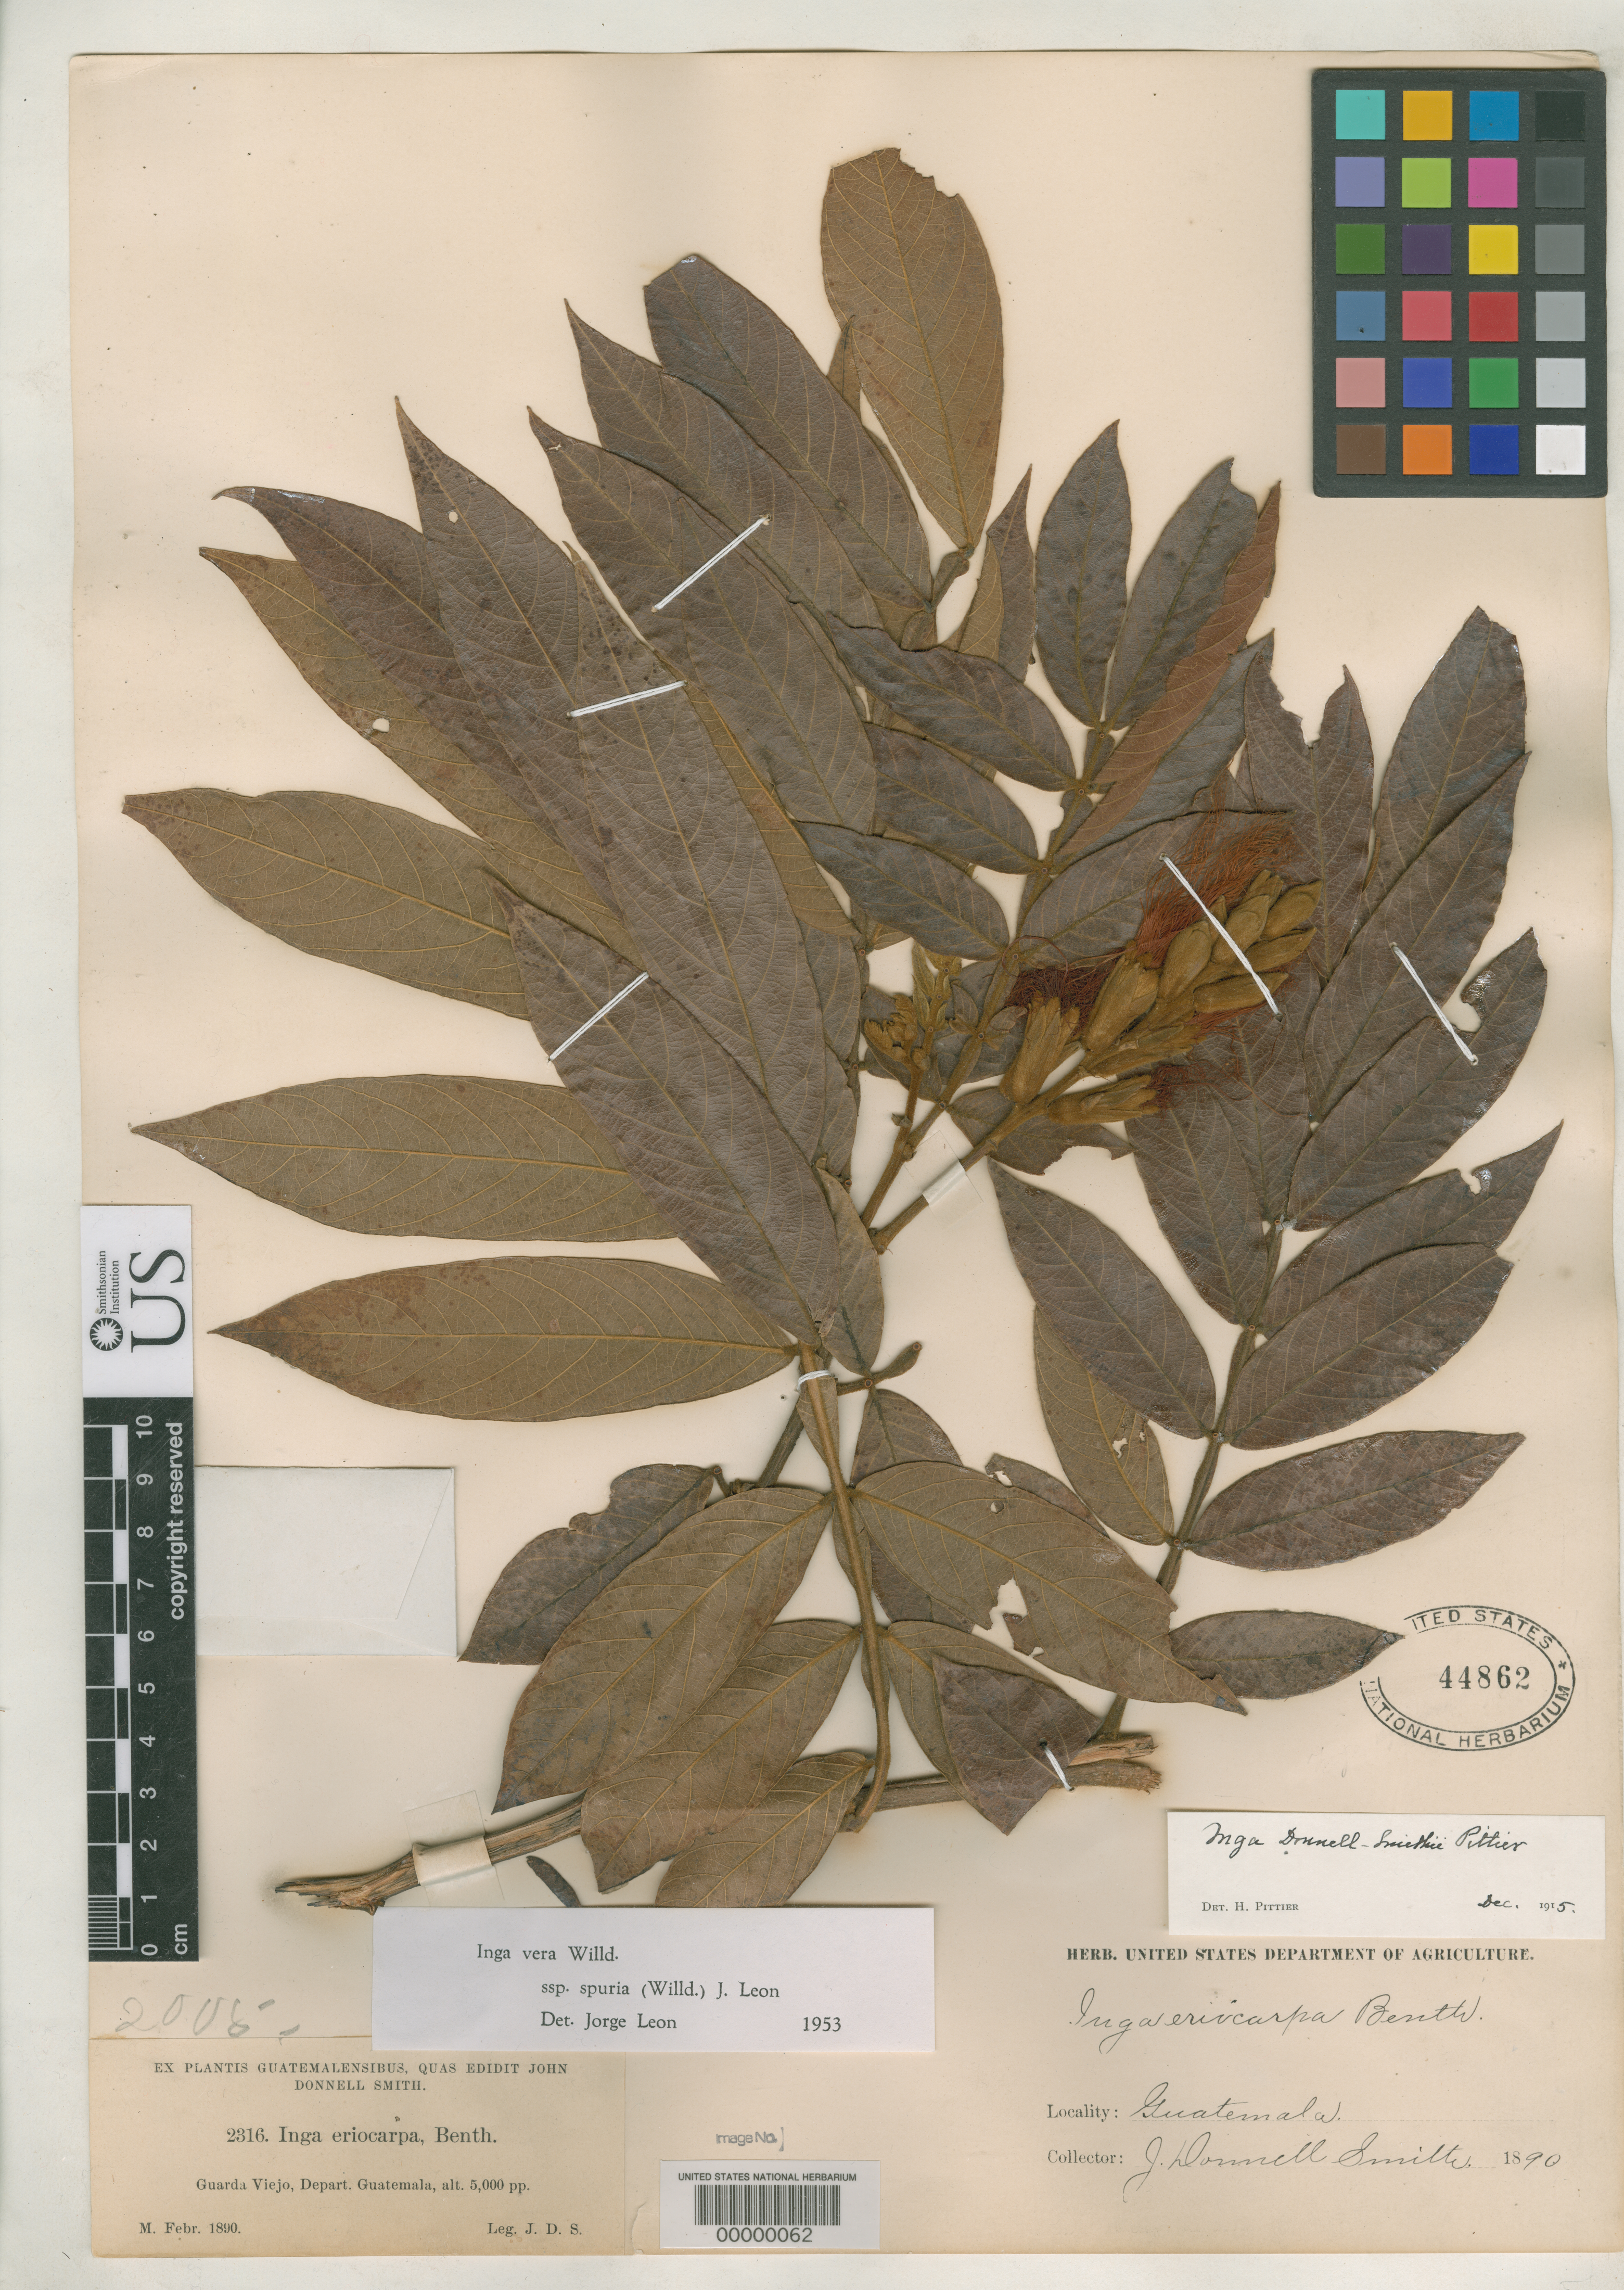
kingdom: Plantae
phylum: Tracheophyta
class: Magnoliopsida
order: Fabales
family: Fabaceae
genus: Inga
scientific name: Inga donnell-smithii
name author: Pittier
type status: Isotype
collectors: J. Donnell Smith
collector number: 2316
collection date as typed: Feb 1890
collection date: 1890-02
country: Guatemala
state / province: Guatemala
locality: El Guarda Viejo, near Guatemala City.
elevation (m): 1670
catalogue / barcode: US 44862